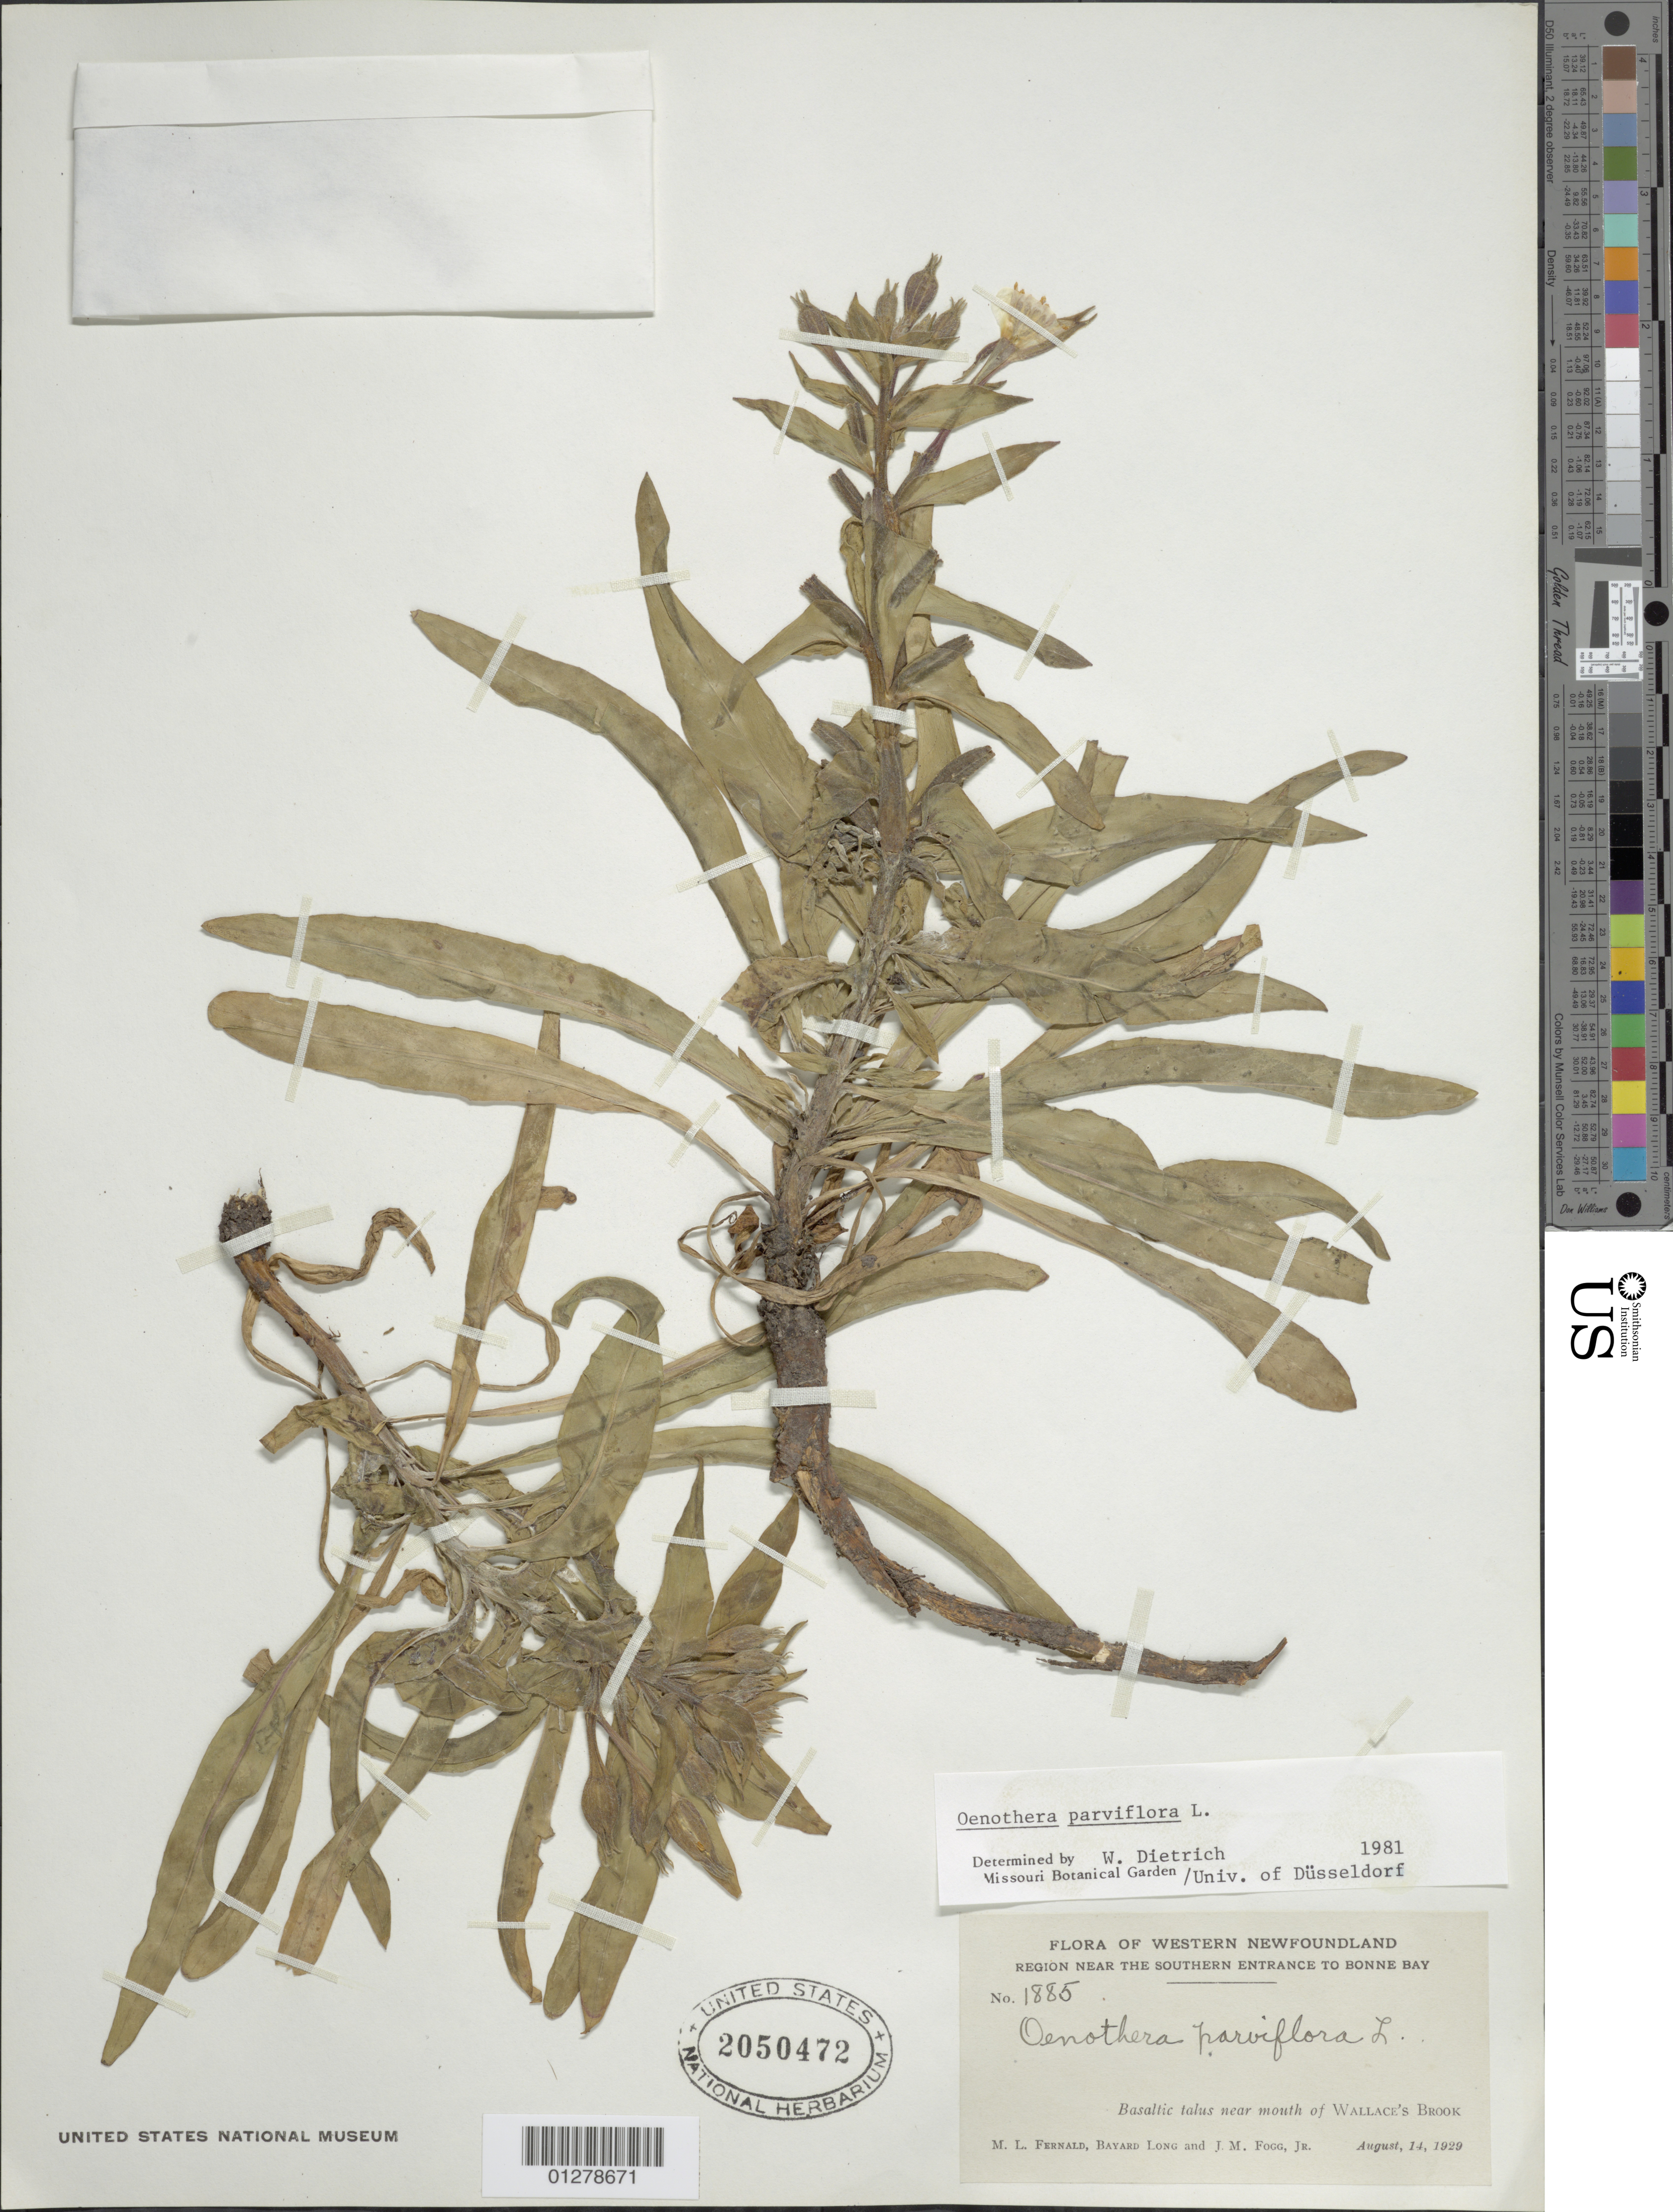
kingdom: Plantae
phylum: Tracheophyta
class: Magnoliopsida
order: Myrtales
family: Onagraceae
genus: Oenothera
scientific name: Oenothera parviflora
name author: L.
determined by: Dietrich, W.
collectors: M. L. Fernald, B. Long & J. Fogg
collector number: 1885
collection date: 1929-08-14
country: Canada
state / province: Newfoundland and Labrador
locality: Western Newfoundland, entrance to Bonne Bay, near mouth of Wallace's Brook.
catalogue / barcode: US 2050472